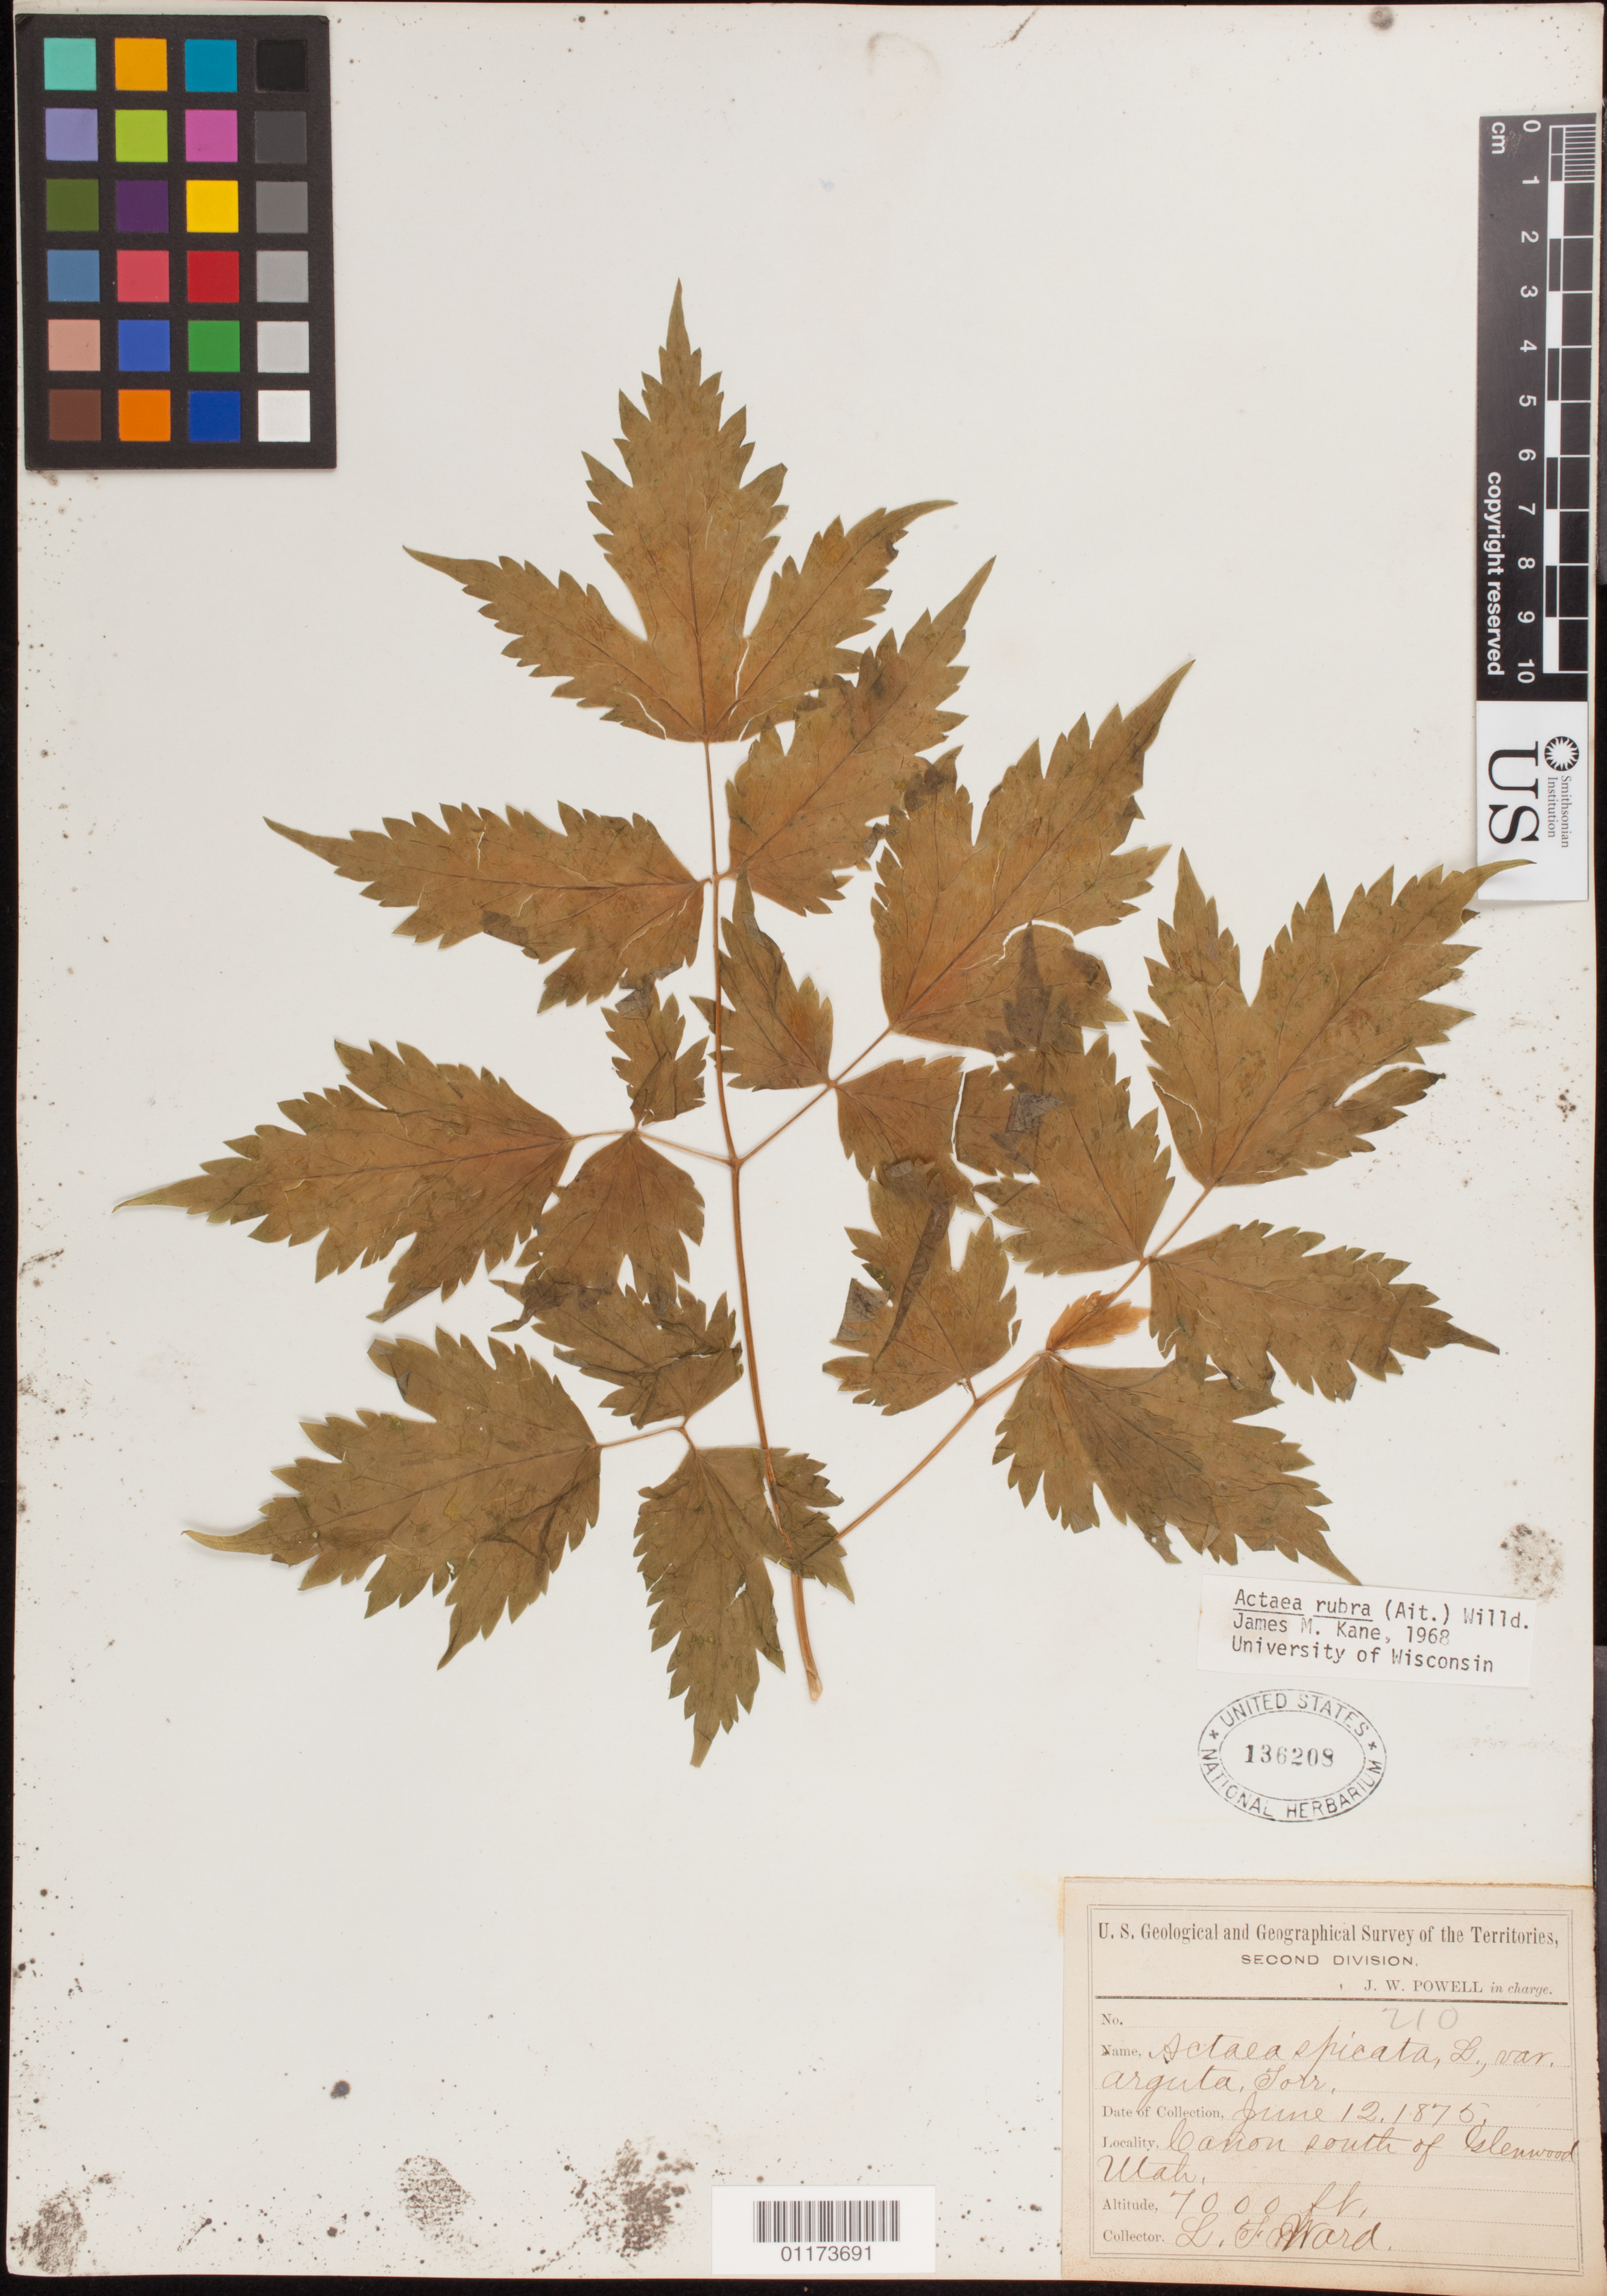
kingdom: Plantae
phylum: Tracheophyta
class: Magnoliopsida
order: Ranunculales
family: Ranunculaceae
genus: Actaea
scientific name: Actaea rubra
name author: (Aiton) Willd.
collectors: L. F. Ward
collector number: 210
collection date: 1875-06-12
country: United States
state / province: Utah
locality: Canyon South of Glenwood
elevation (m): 2134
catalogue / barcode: US 136208